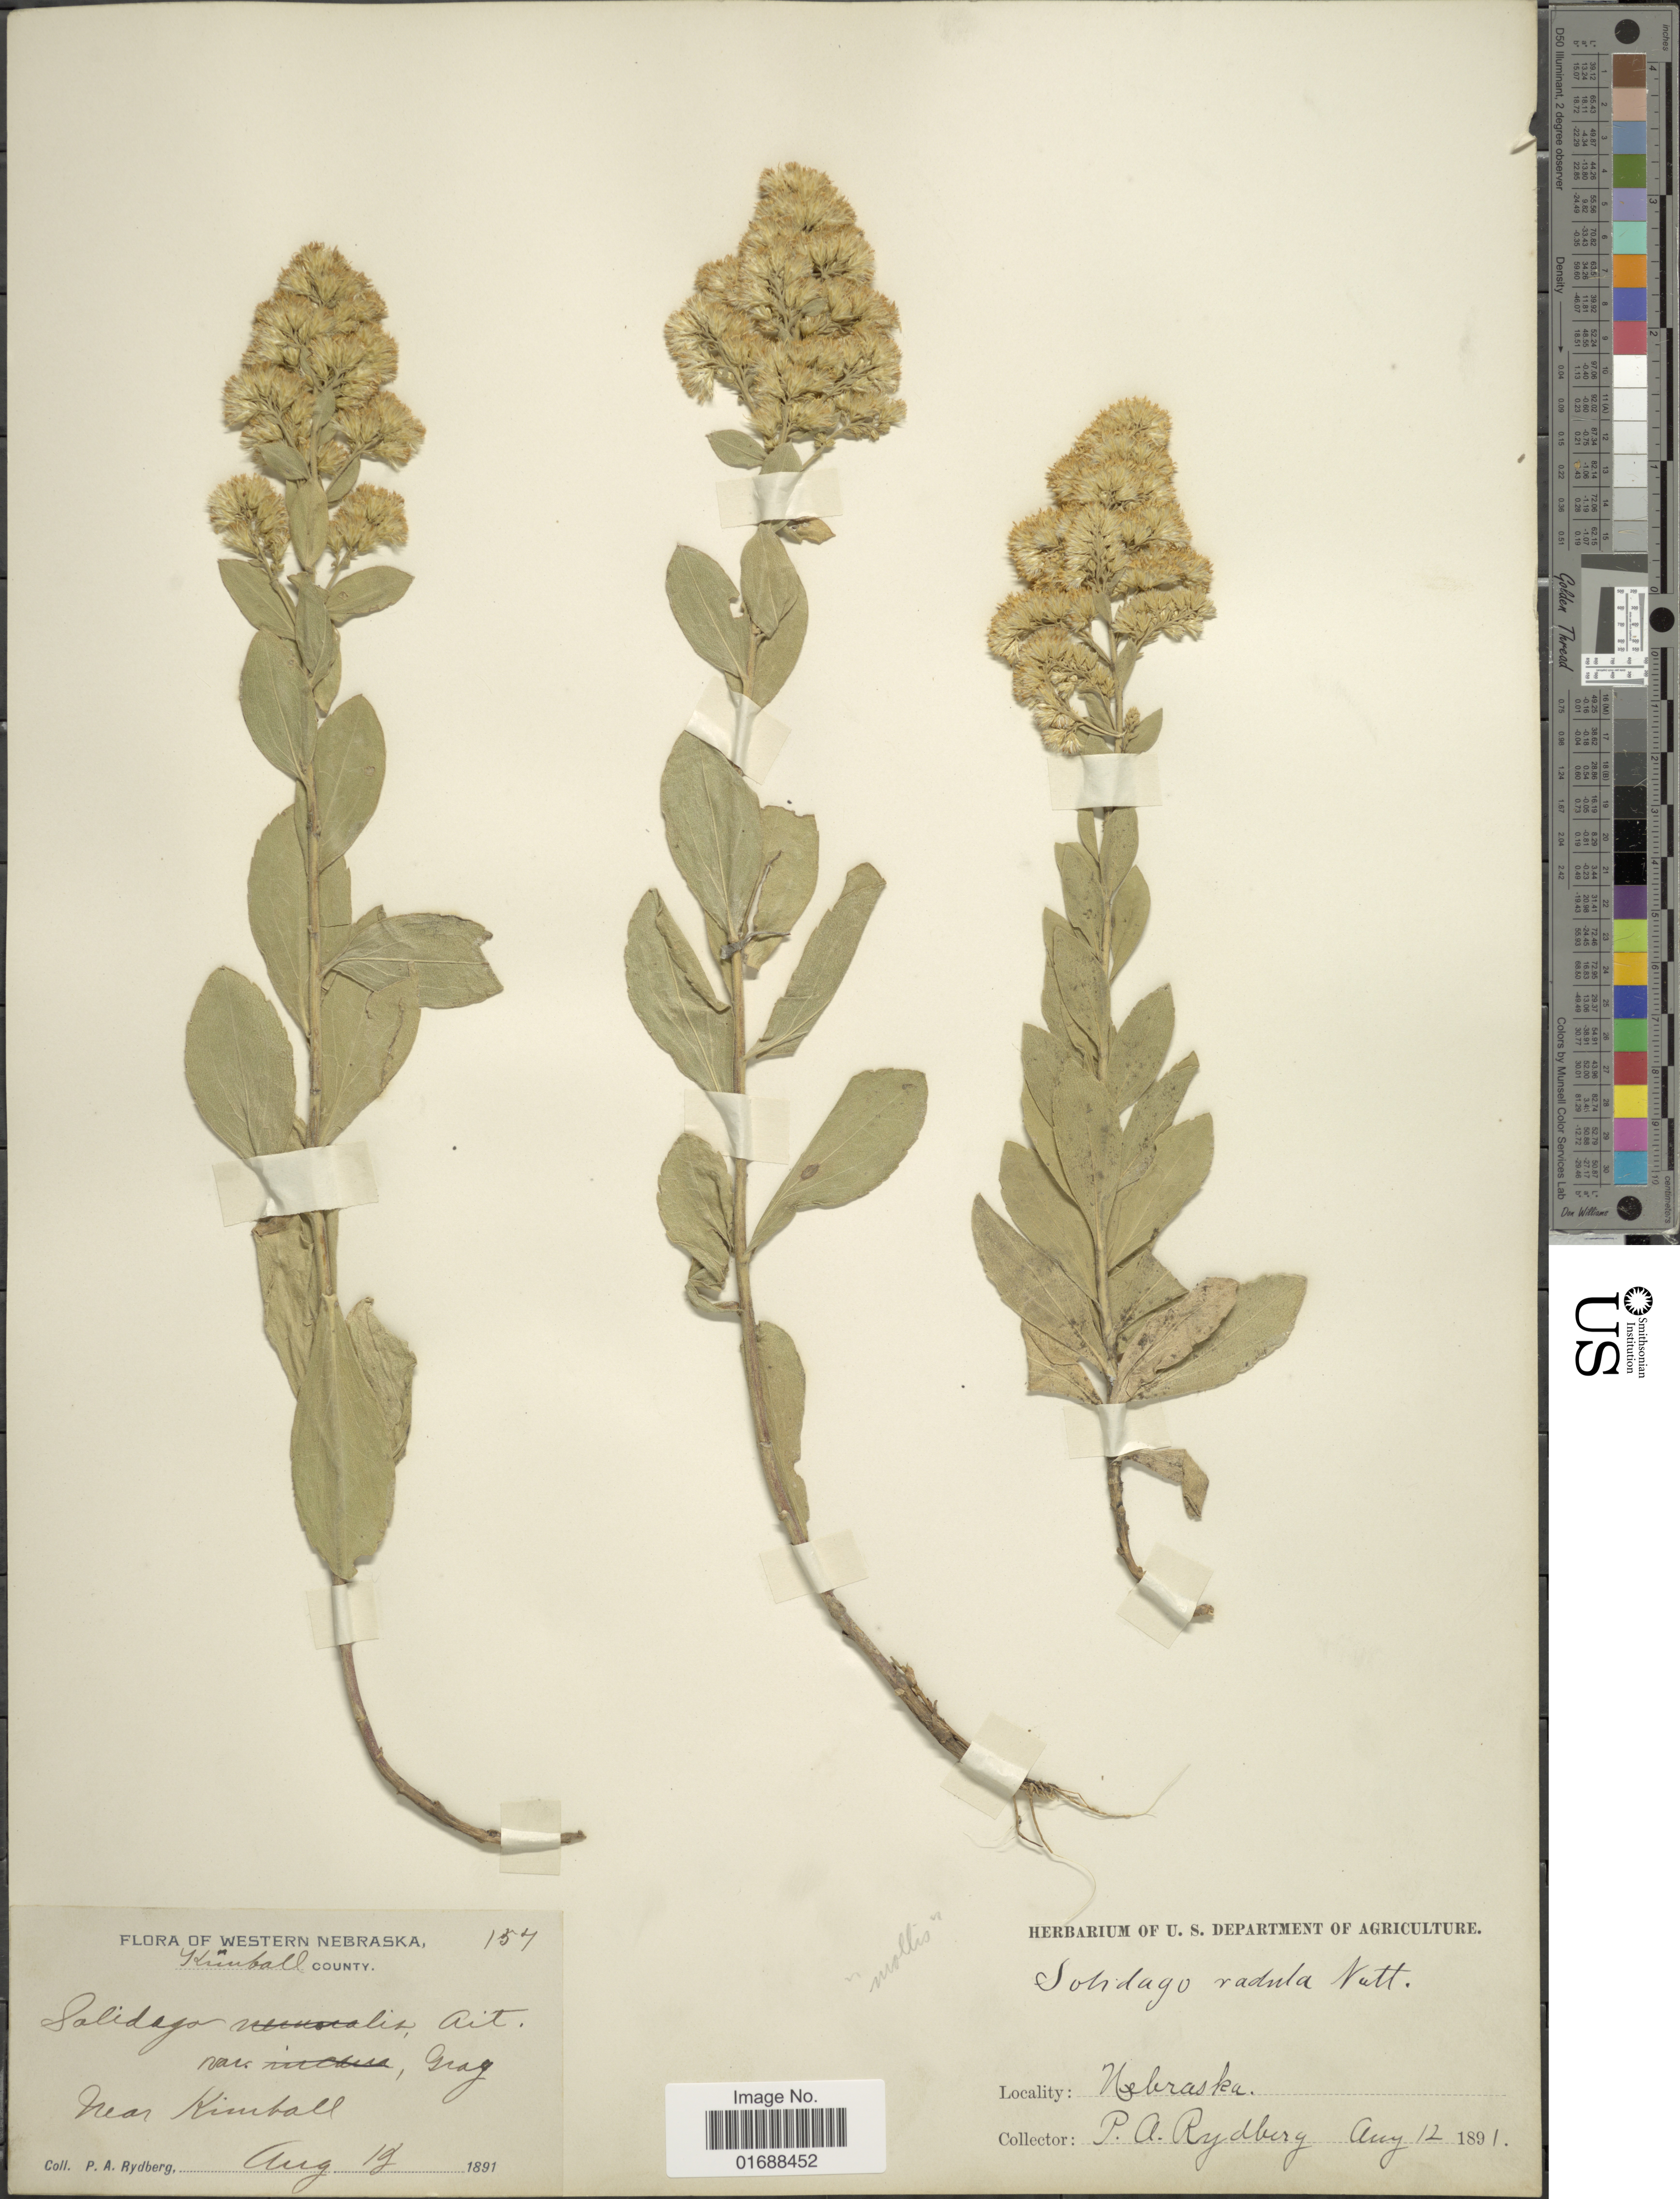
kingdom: Plantae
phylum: Tracheophyta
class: Magnoliopsida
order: Asterales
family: Asteraceae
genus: Solidago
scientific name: Solidago mollis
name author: Bartl.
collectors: P. A. Rydberg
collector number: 157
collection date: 1891-08-12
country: United States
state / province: Nebraska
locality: Western Nebraska. Kimball County, near Kimball.